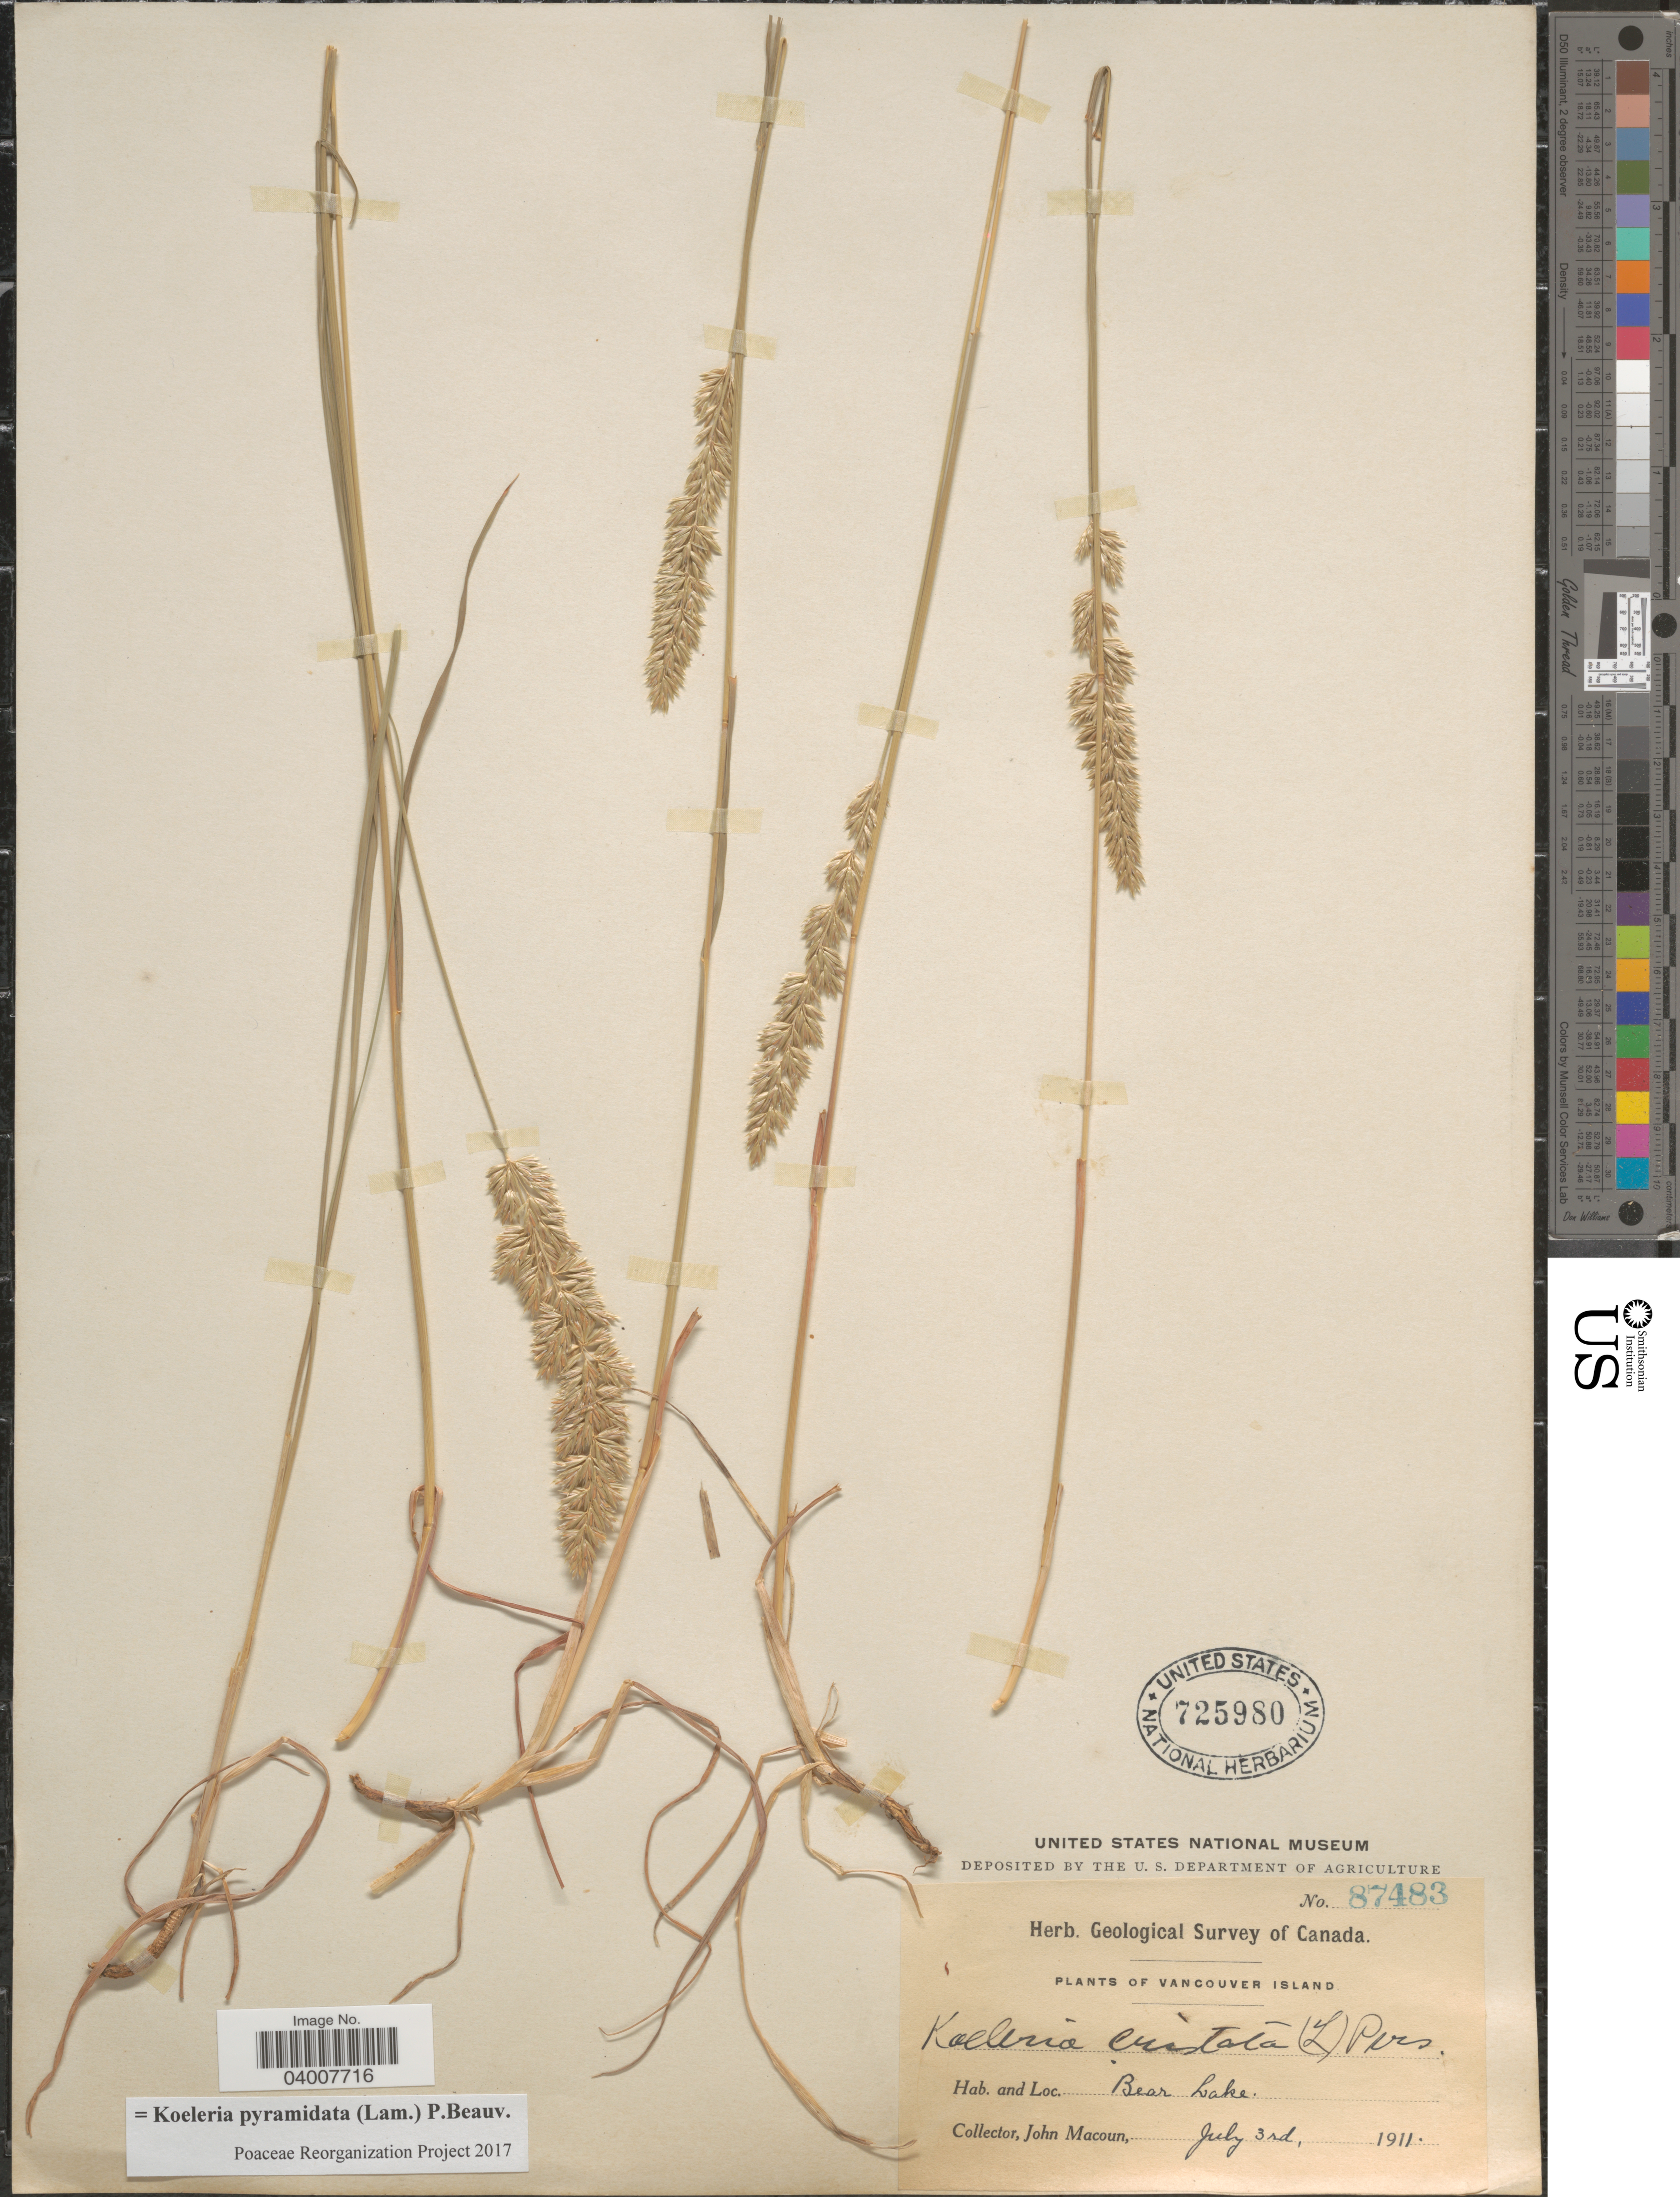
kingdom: Plantae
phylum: Tracheophyta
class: Liliopsida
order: Poales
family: Poaceae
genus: Koeleria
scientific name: Koeleria pyramidata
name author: (Lam.) P. Beauv.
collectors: J. Macoun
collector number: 87483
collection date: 1911-07-03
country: Canada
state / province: British Columbia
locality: Vancouver Island. Bear Lake.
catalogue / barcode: US 725980